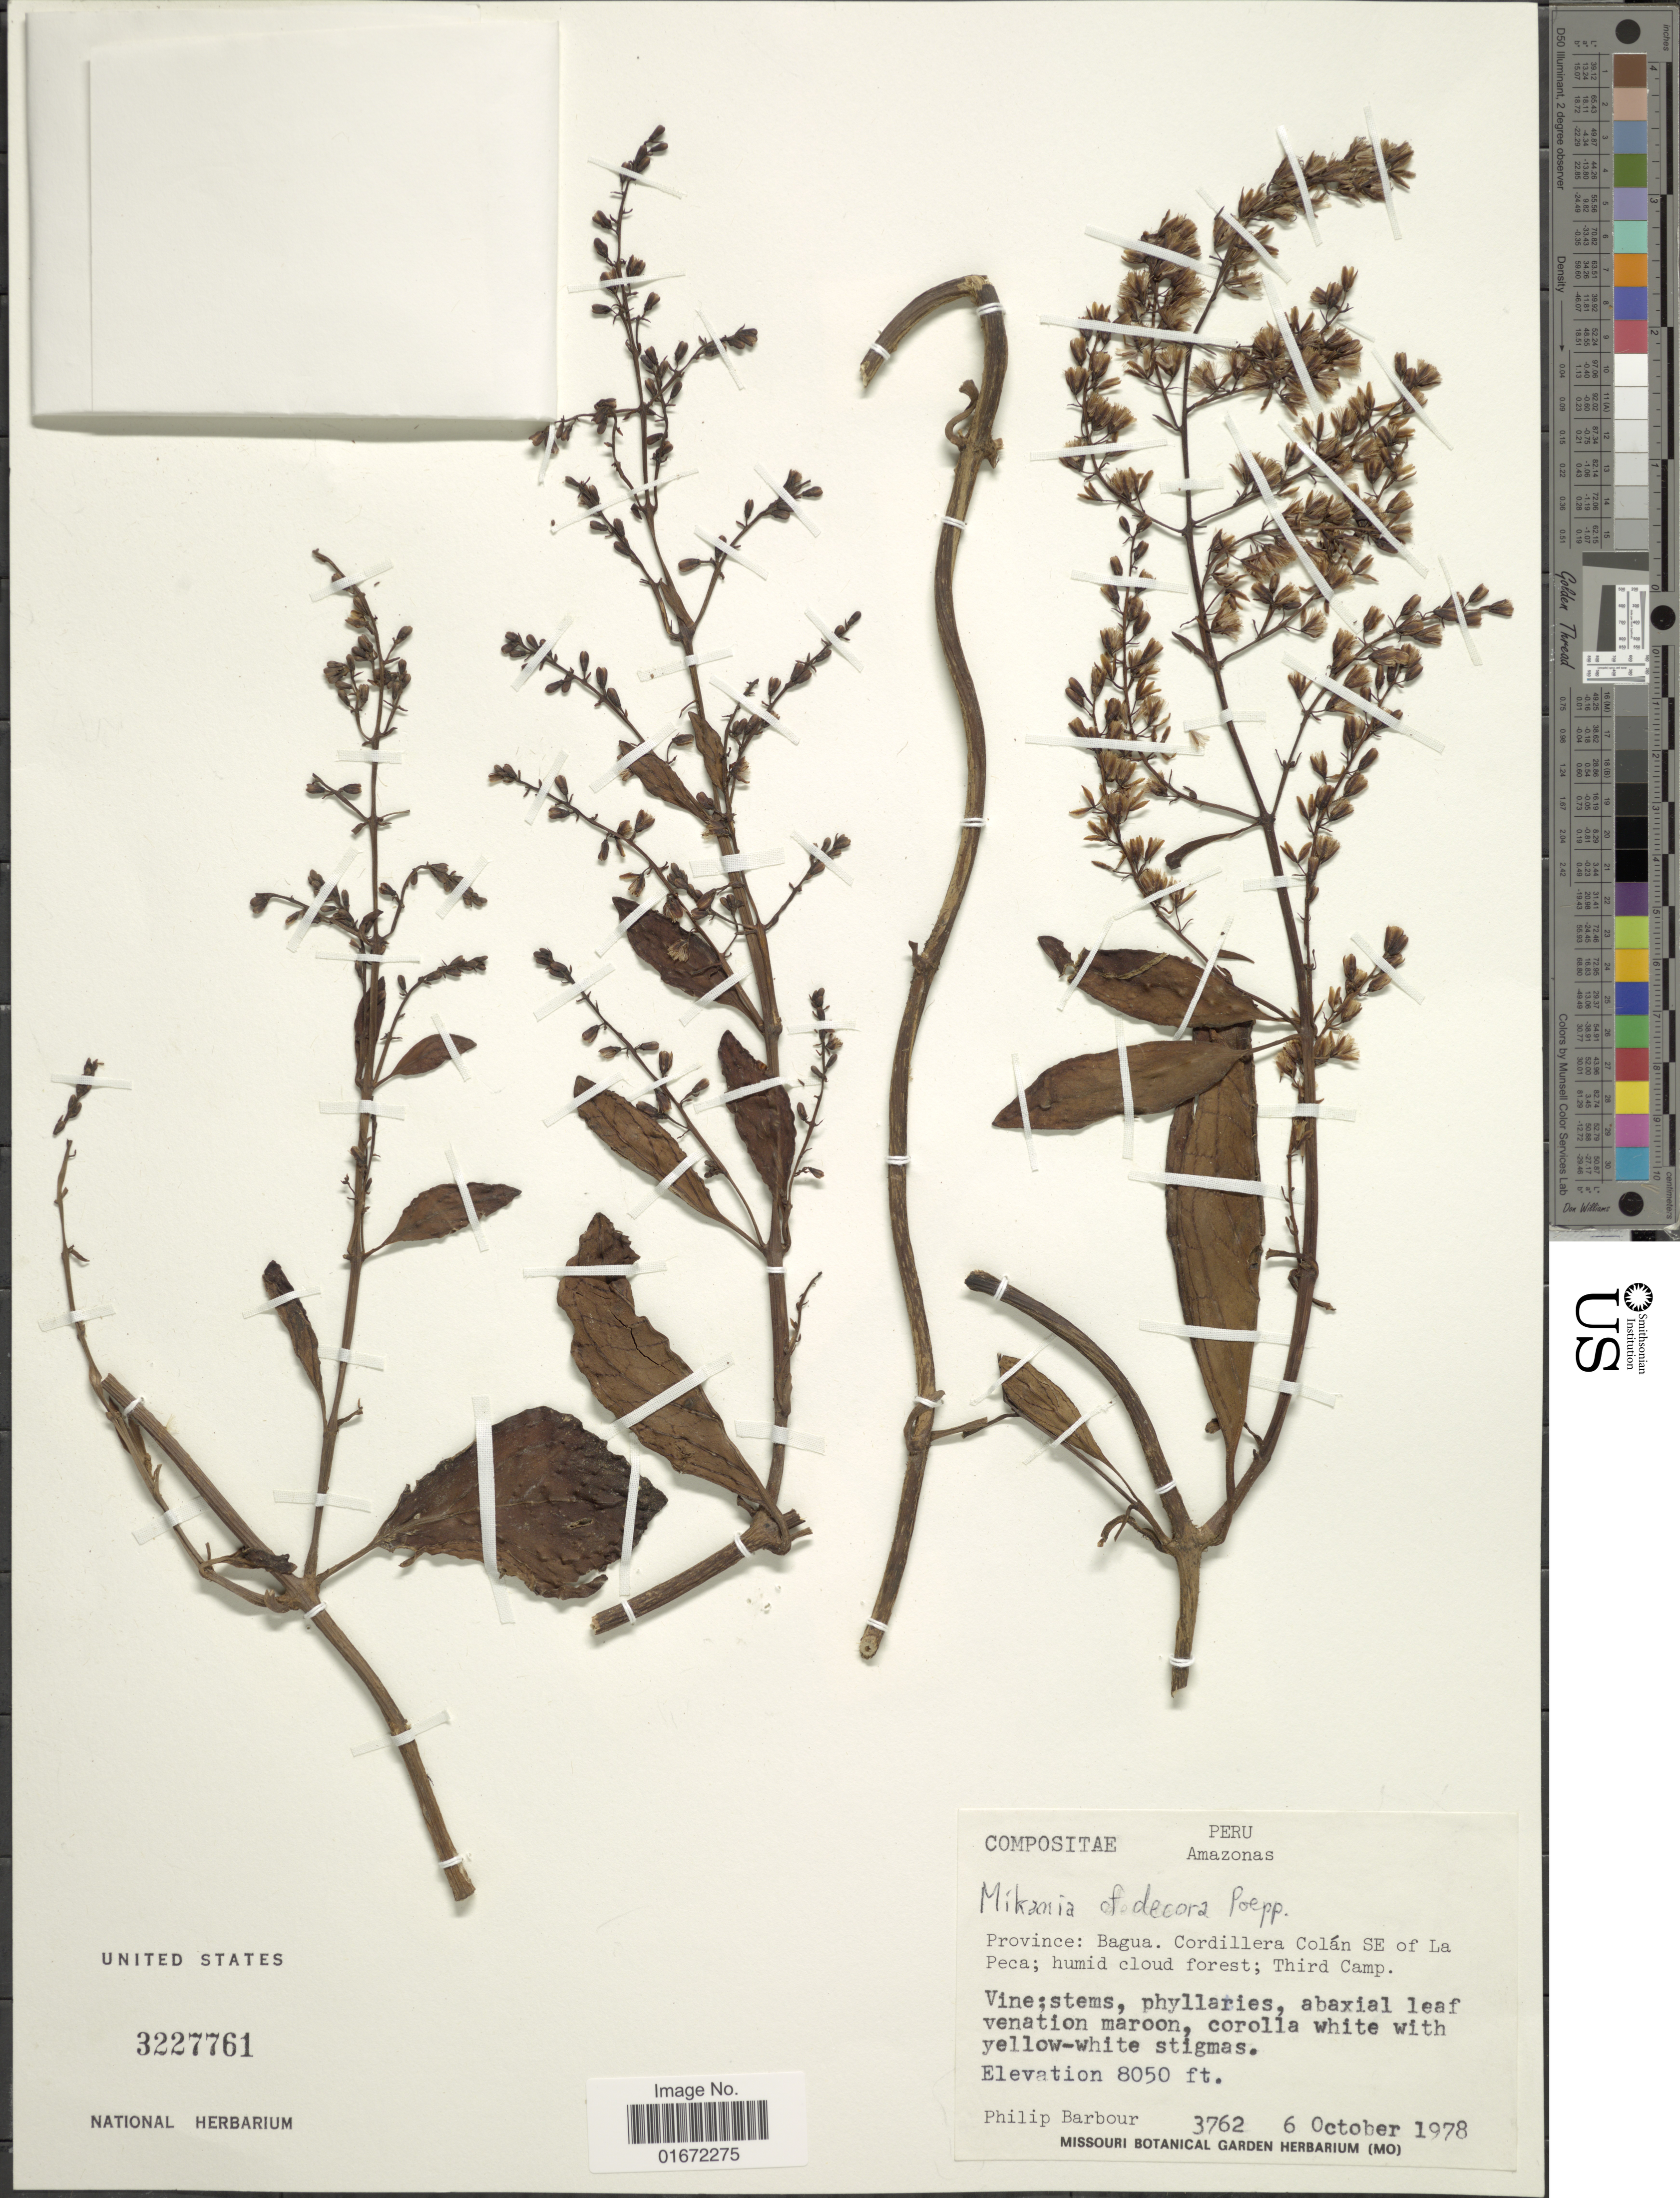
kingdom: Plantae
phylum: Tracheophyta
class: Magnoliopsida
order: Asterales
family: Asteraceae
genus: Mikania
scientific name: Mikania decora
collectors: P. Barbour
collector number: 3762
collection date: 1978-10-06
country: Peru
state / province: Amazonas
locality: Province: Bagua. Cordillera Colán SE of La Peca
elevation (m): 2454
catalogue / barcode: US 3227761